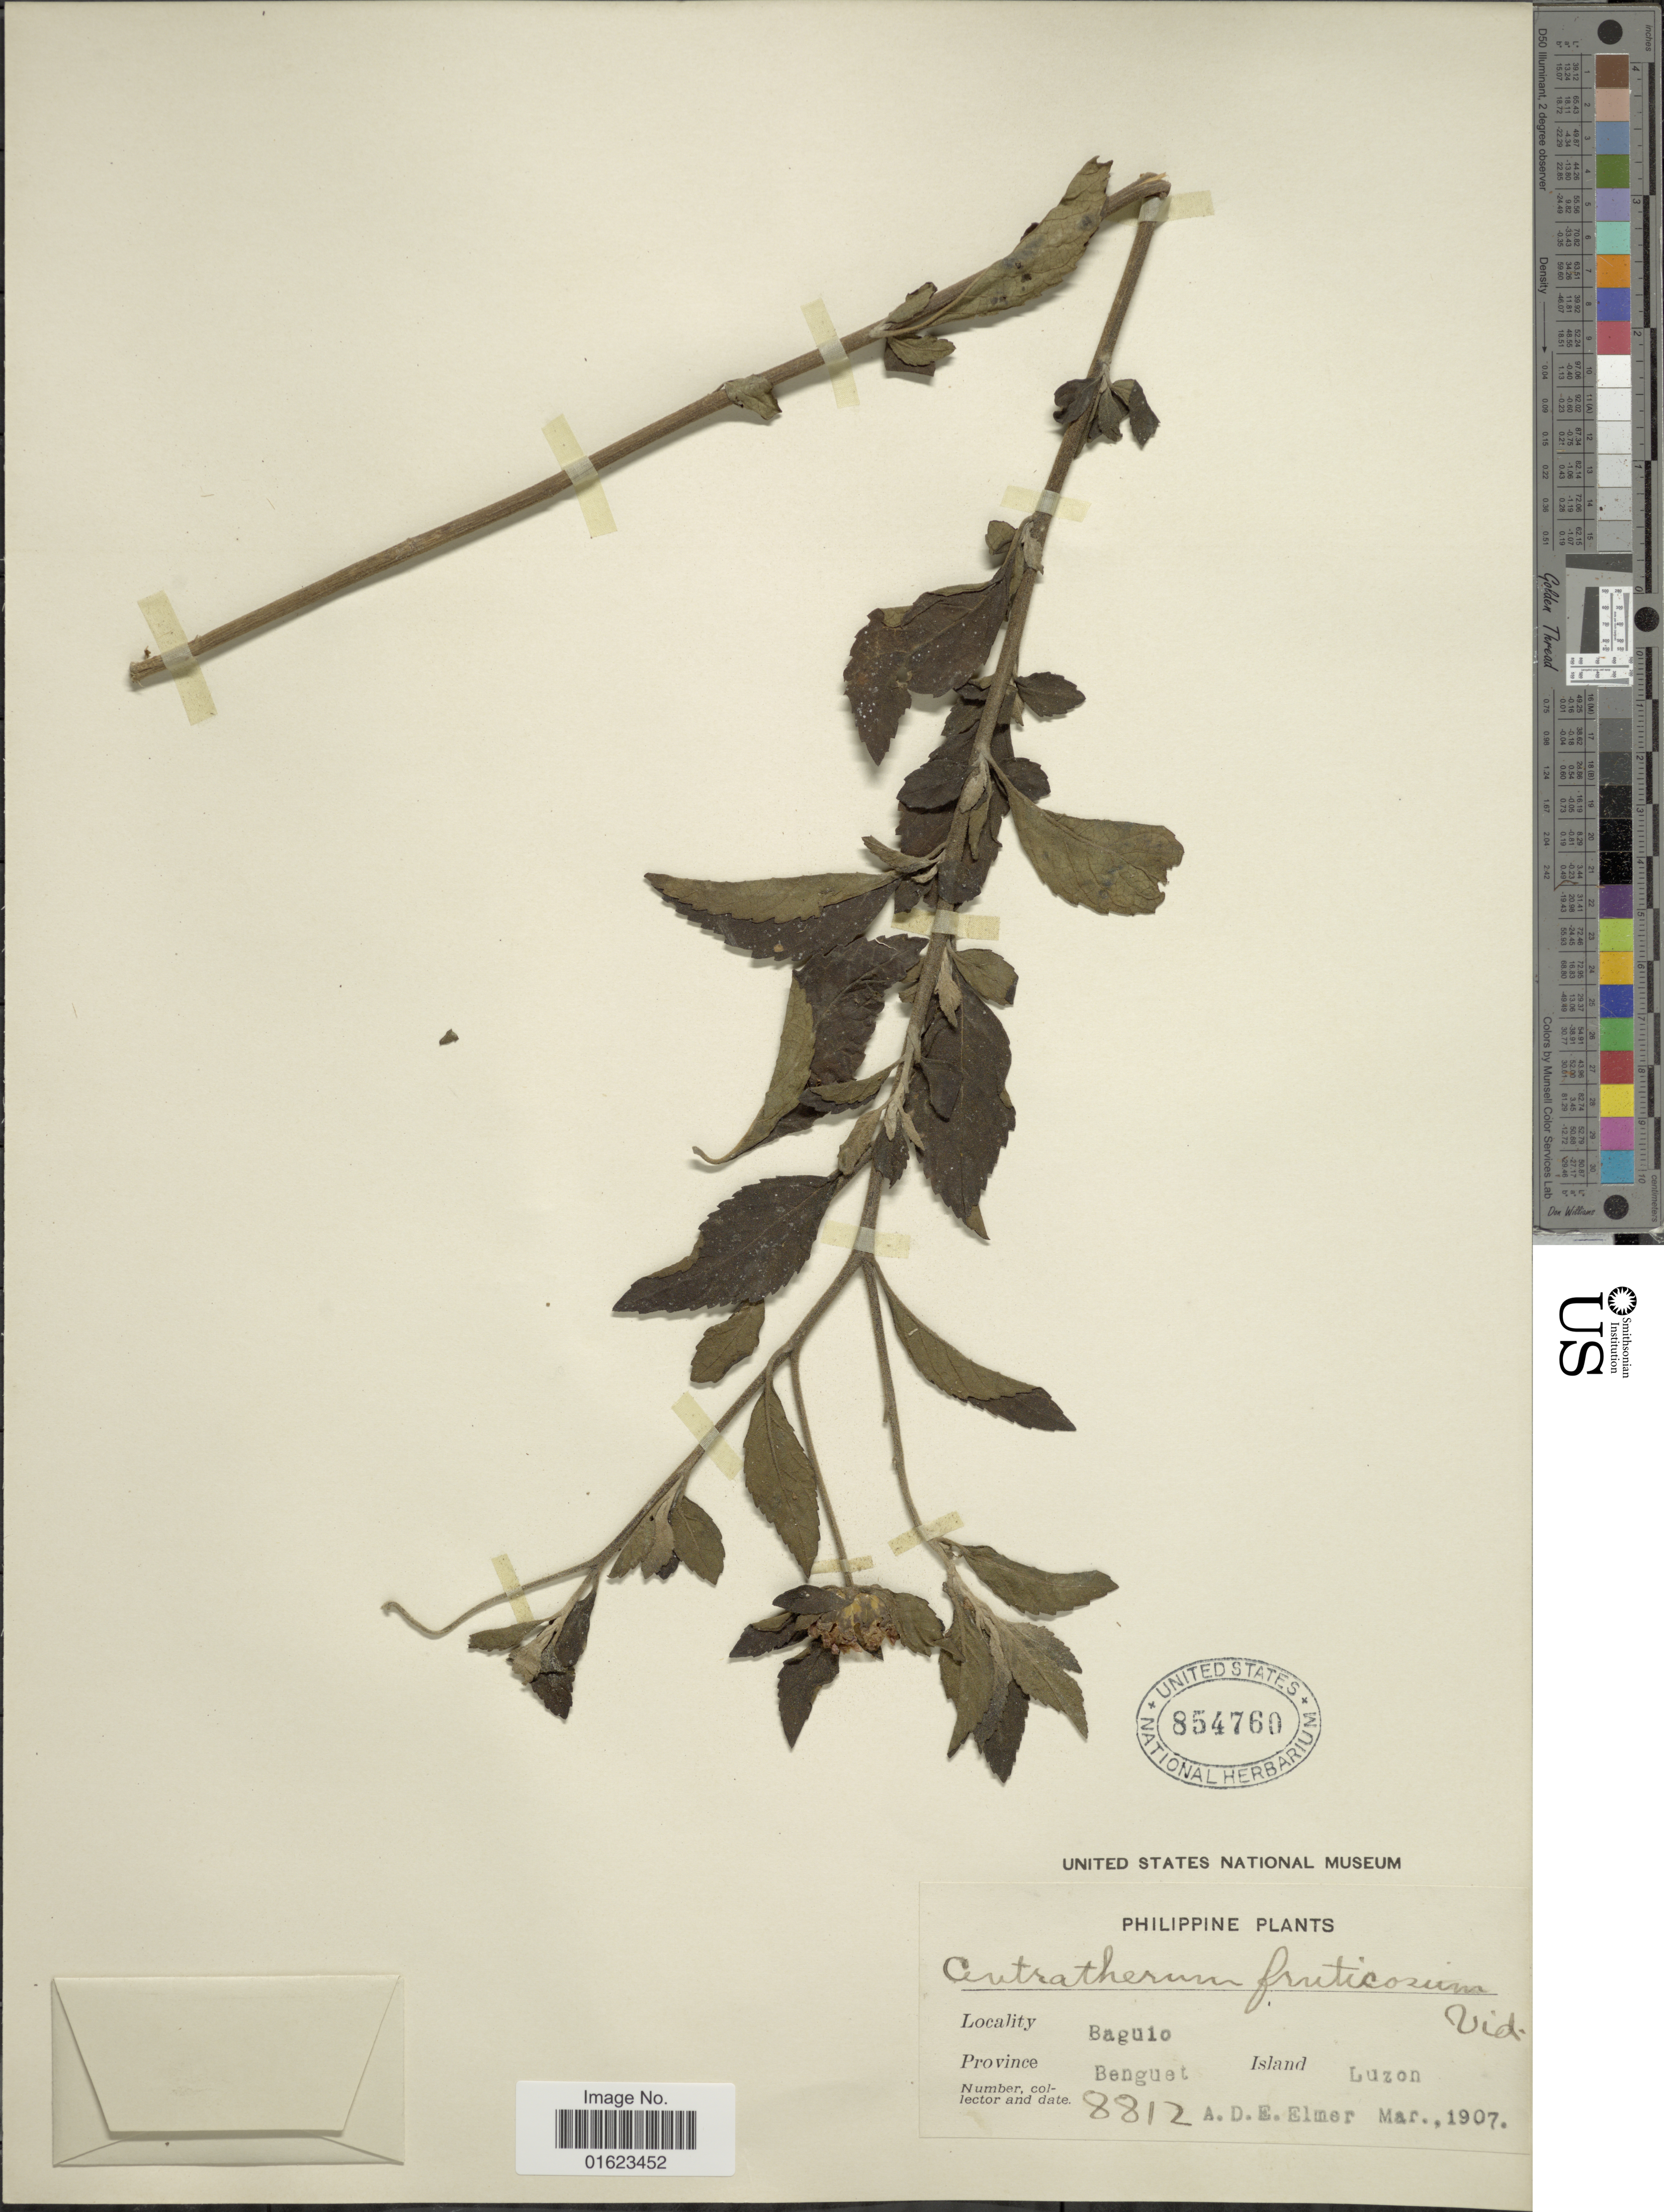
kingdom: Plantae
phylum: Tracheophyta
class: Magnoliopsida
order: Asterales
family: Asteraceae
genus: Centratherum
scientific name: Centratherum punctatum subsp. fruticosum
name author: (Elmer) K. Kirkman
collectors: A. D. E. Elmer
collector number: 8812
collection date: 1907-03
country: Philippines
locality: Baguio, Province Benguet, Island Luzon.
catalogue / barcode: US 854760